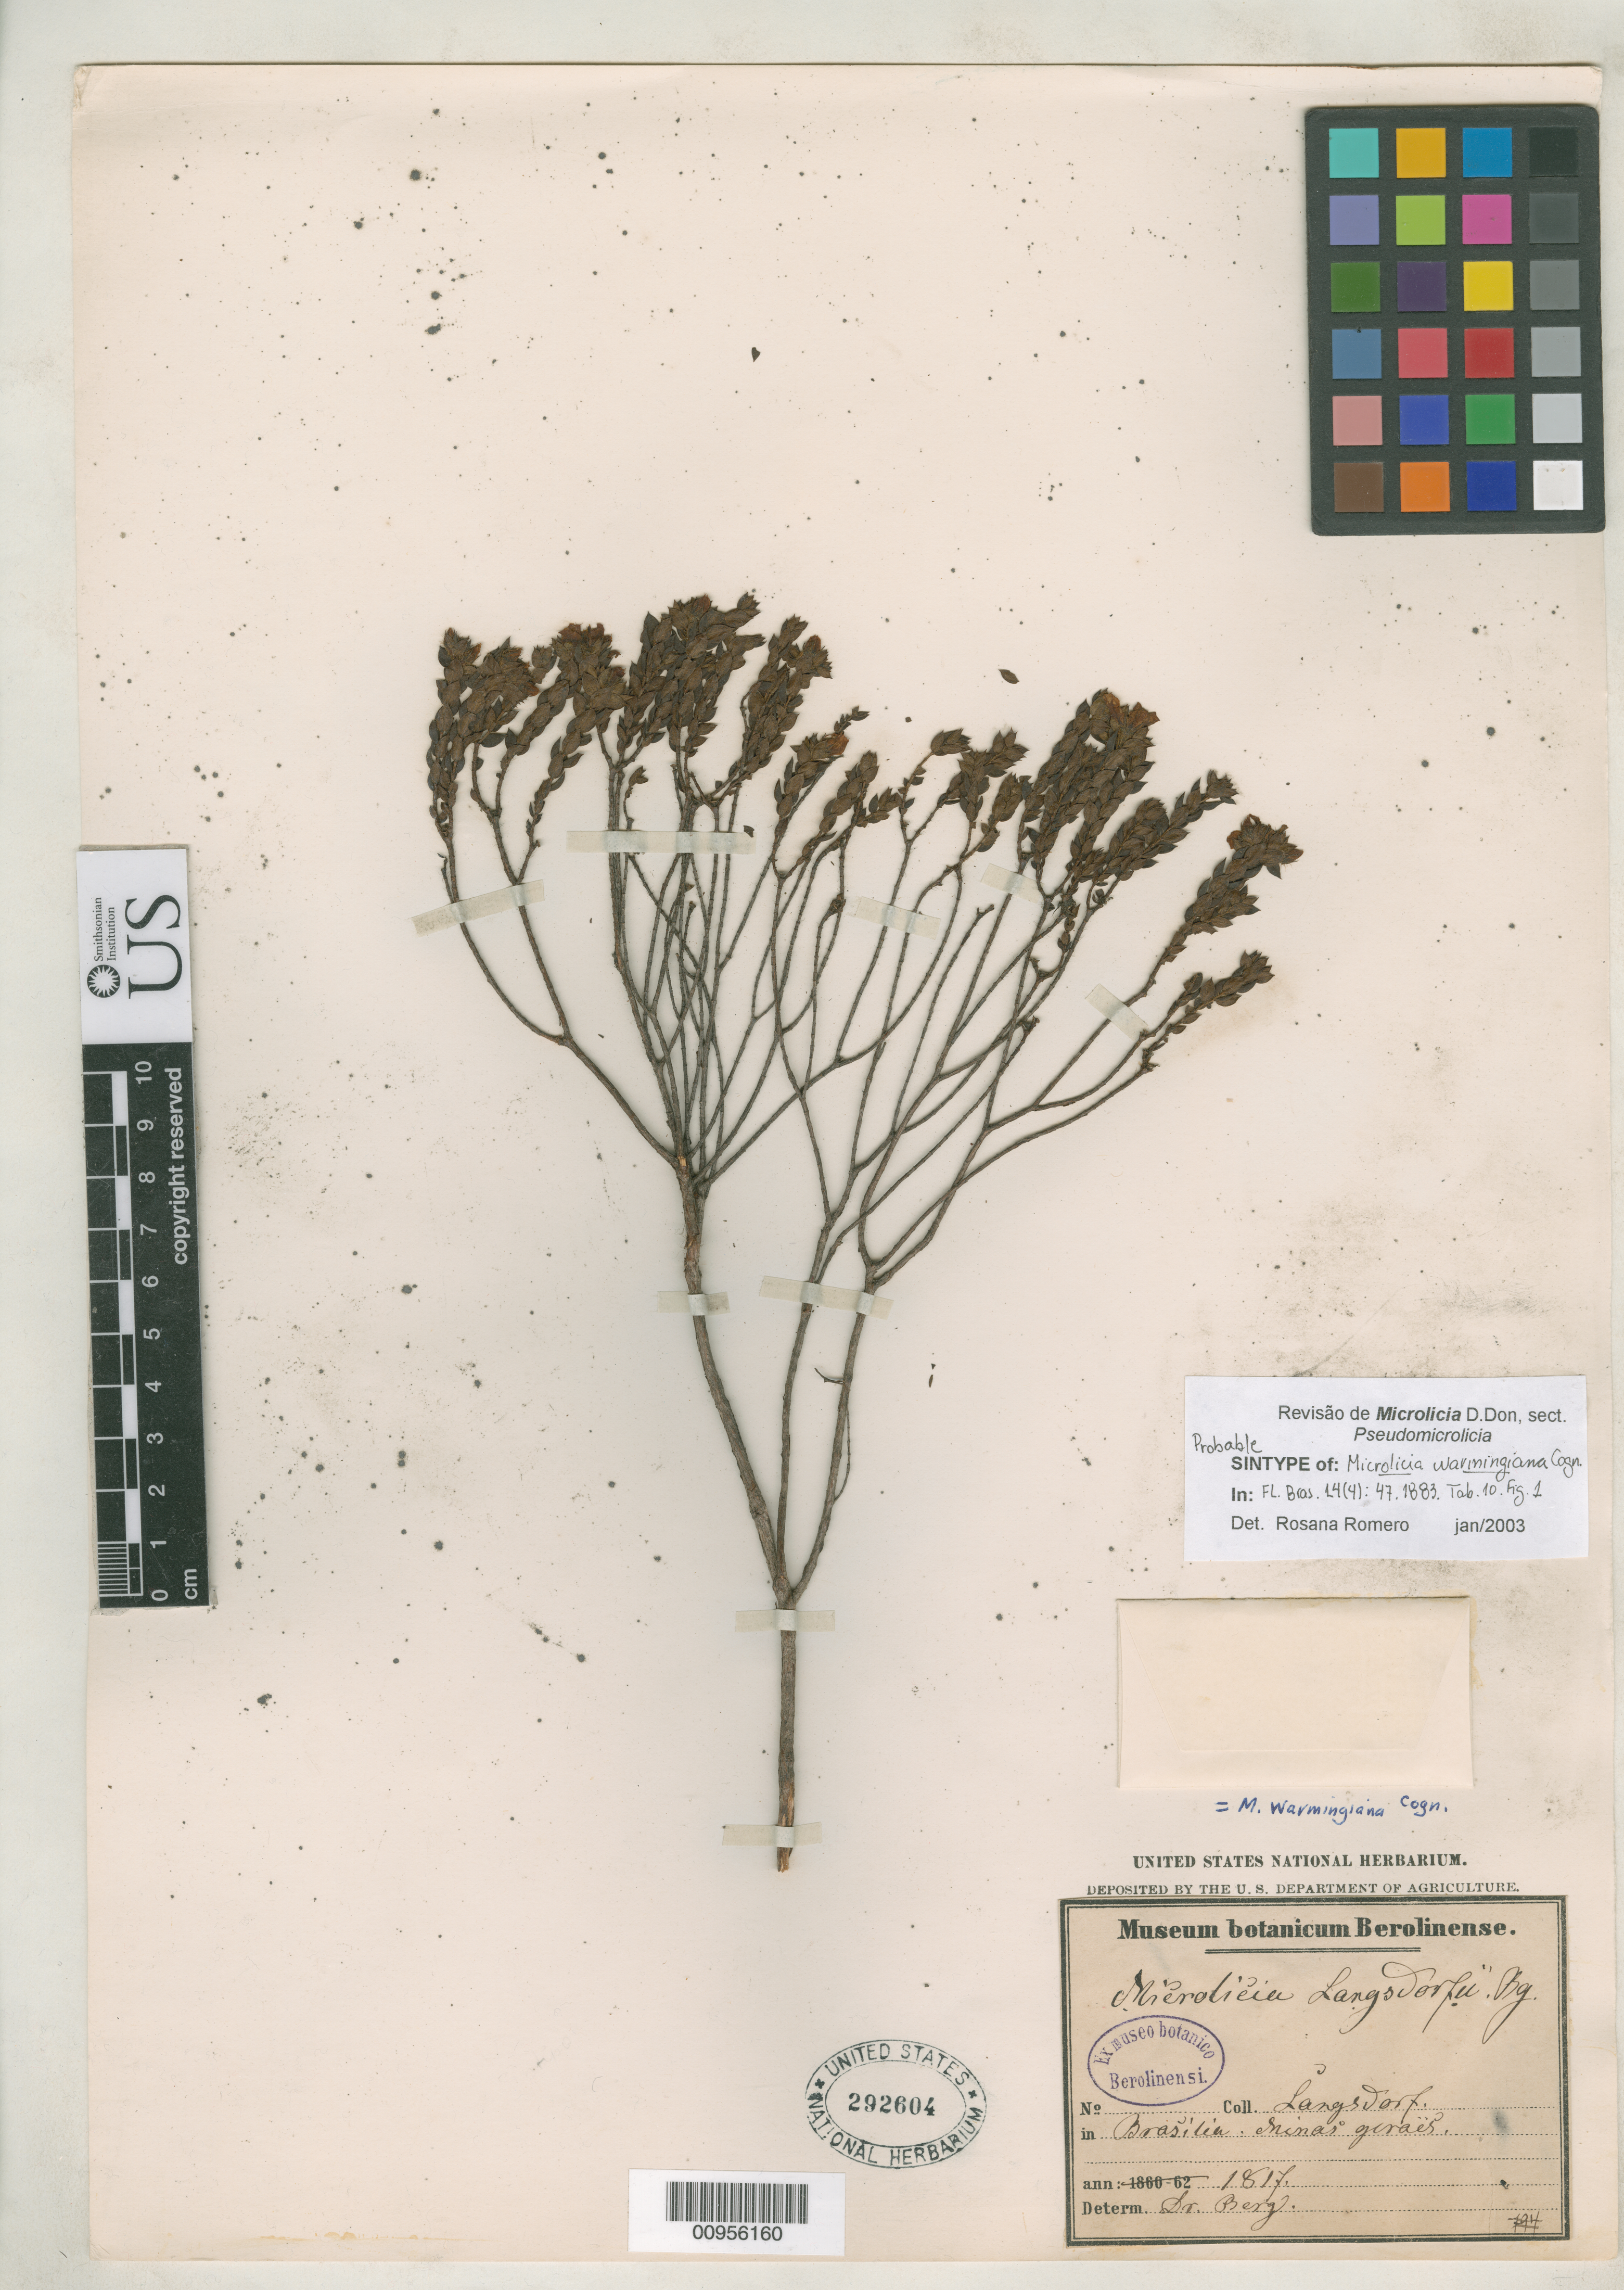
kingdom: Plantae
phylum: Tracheophyta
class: Magnoliopsida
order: Myrtales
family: Melastomataceae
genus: Microlicia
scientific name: Microlicia warmingiana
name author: Cogn. in Mart.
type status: Possible Syntype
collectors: G. H. von Langsdorff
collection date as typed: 1817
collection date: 1817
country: Brazil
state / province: Minas Gerais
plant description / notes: Specimen annotated as "Microlicia langsdorfii Bg.", apparently an ined. name never published.; Protologue cites Langsdorff 2145 as one syntype.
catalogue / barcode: US 292604